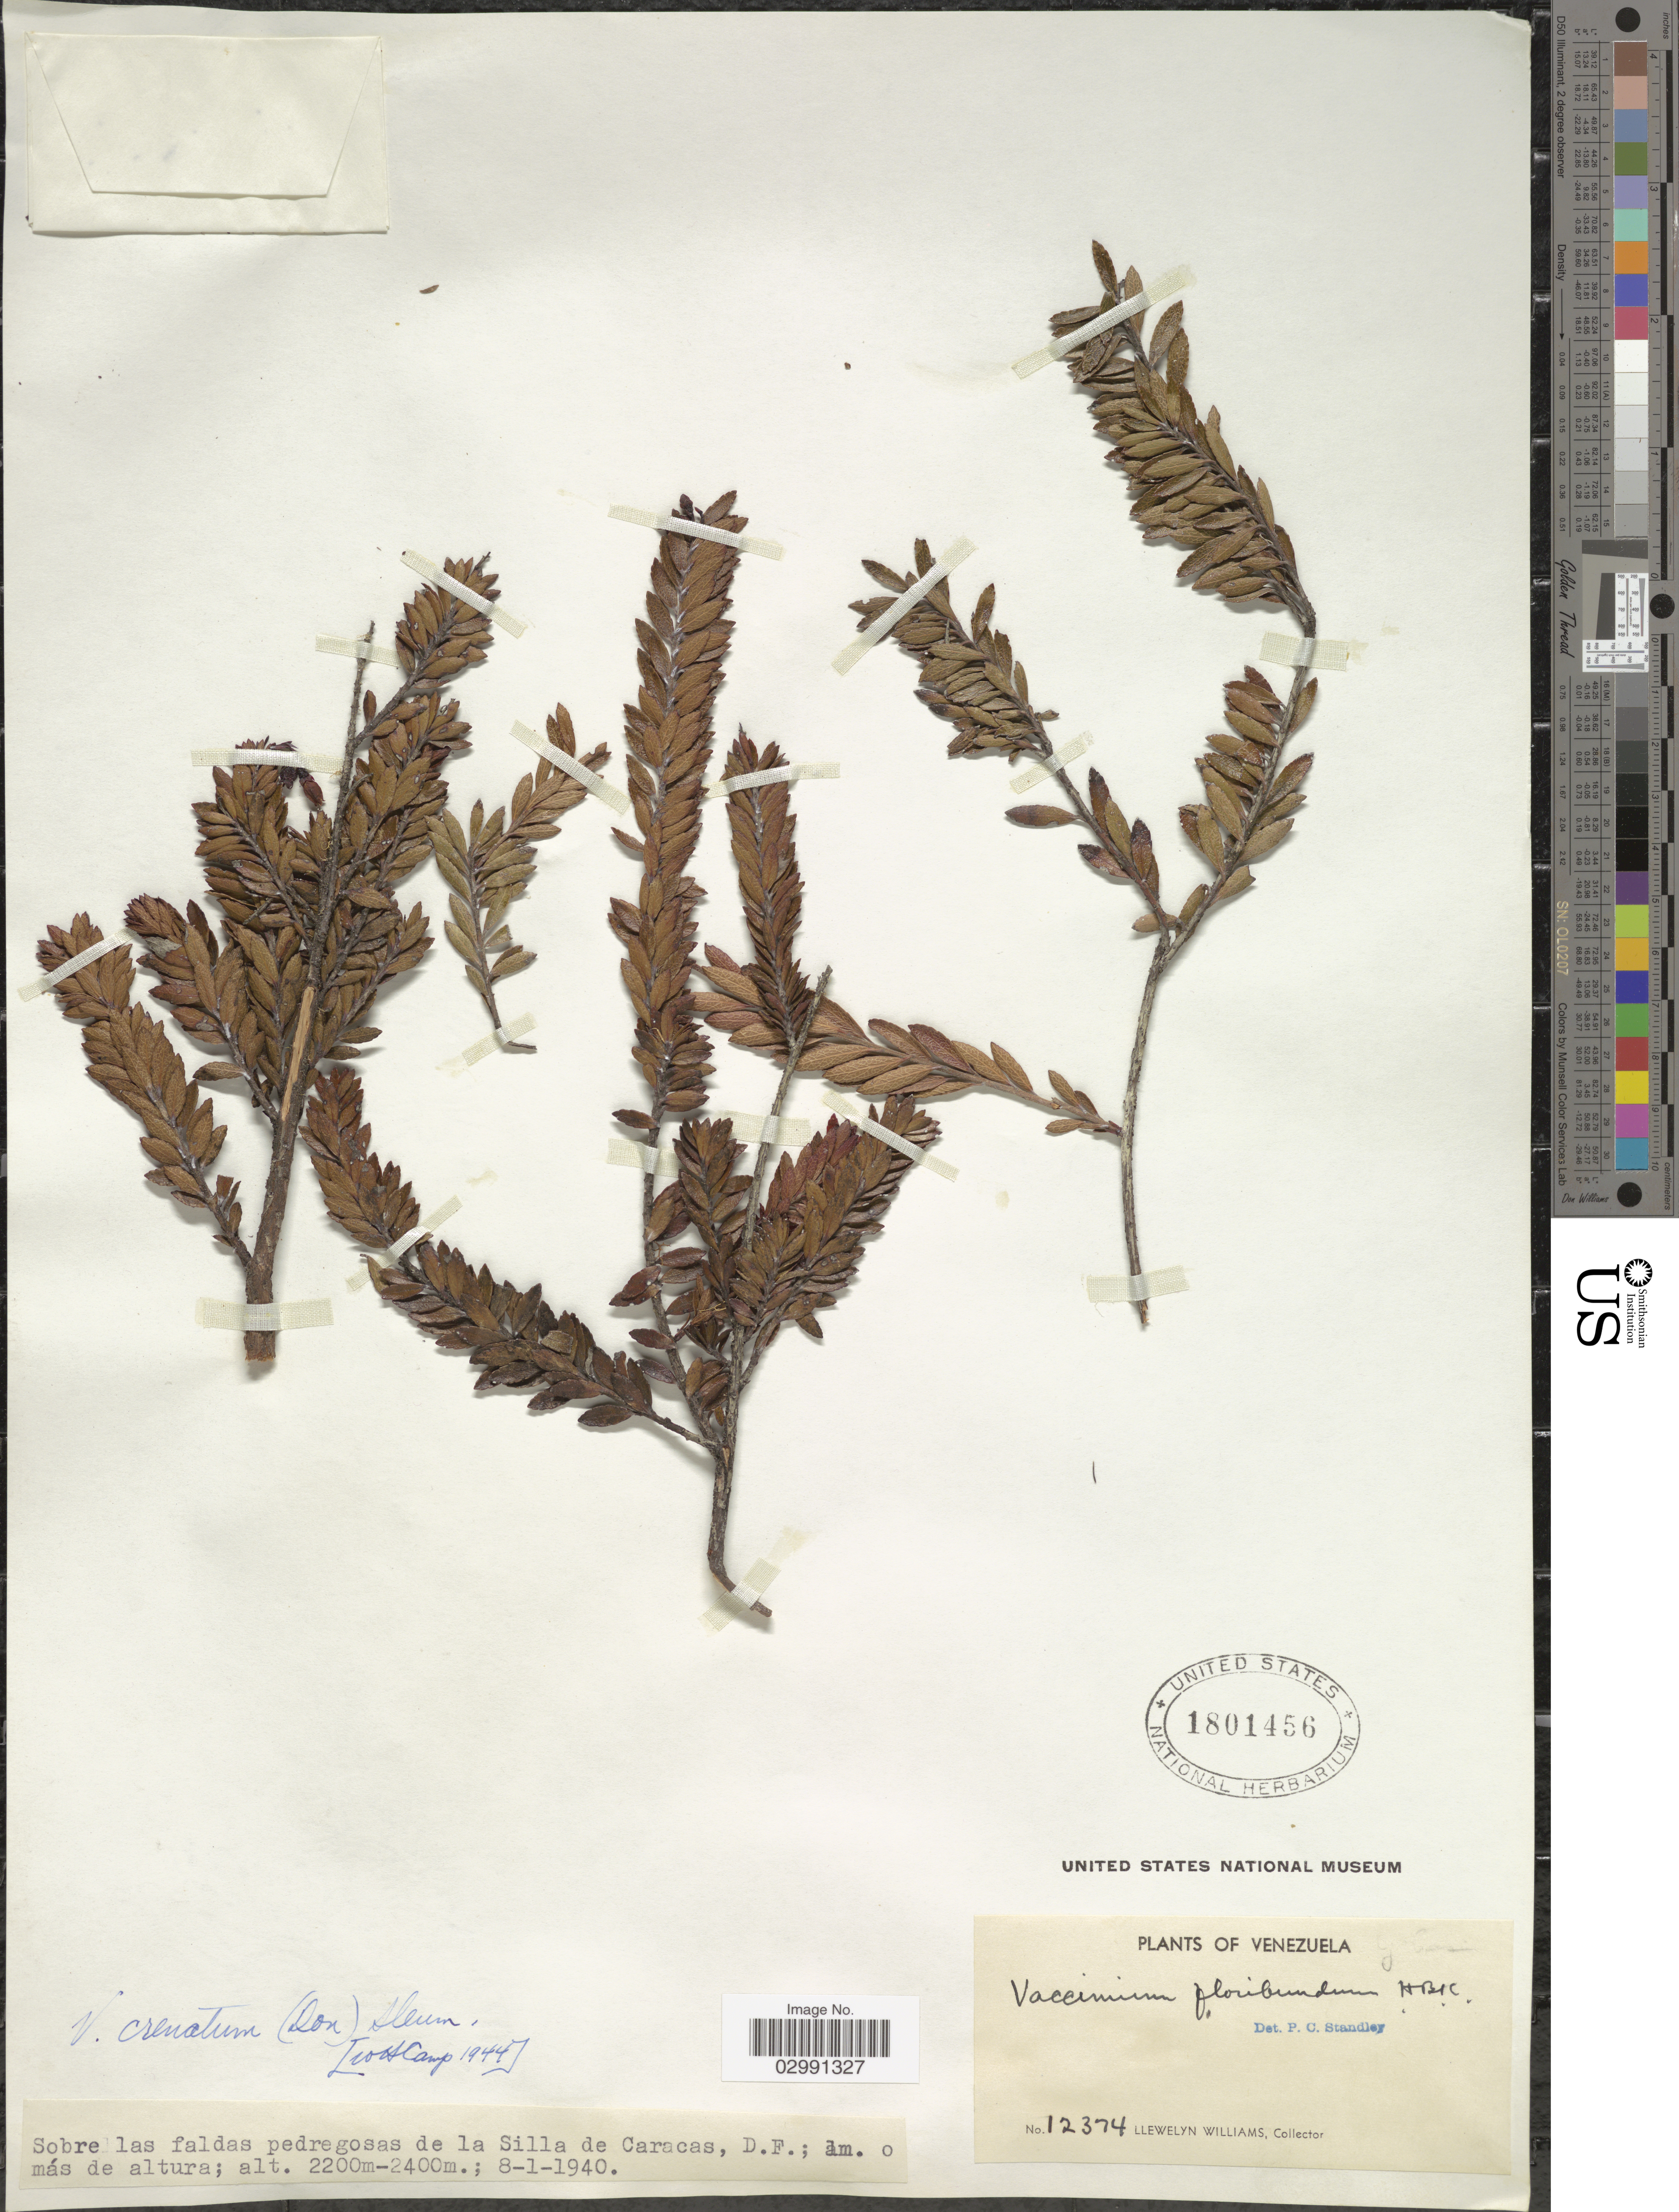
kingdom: Plantae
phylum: Tracheophyta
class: Magnoliopsida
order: Ericales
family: Ericaceae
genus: Vaccinium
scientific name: Vaccinium crenatum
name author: (G. Don) Sleumer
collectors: Ll. Williams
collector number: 12374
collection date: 1940-01-08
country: Venezuela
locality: Sobre las faldas pedregosas de la Silla de Caracas, D. F.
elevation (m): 2200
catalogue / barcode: US 1801456